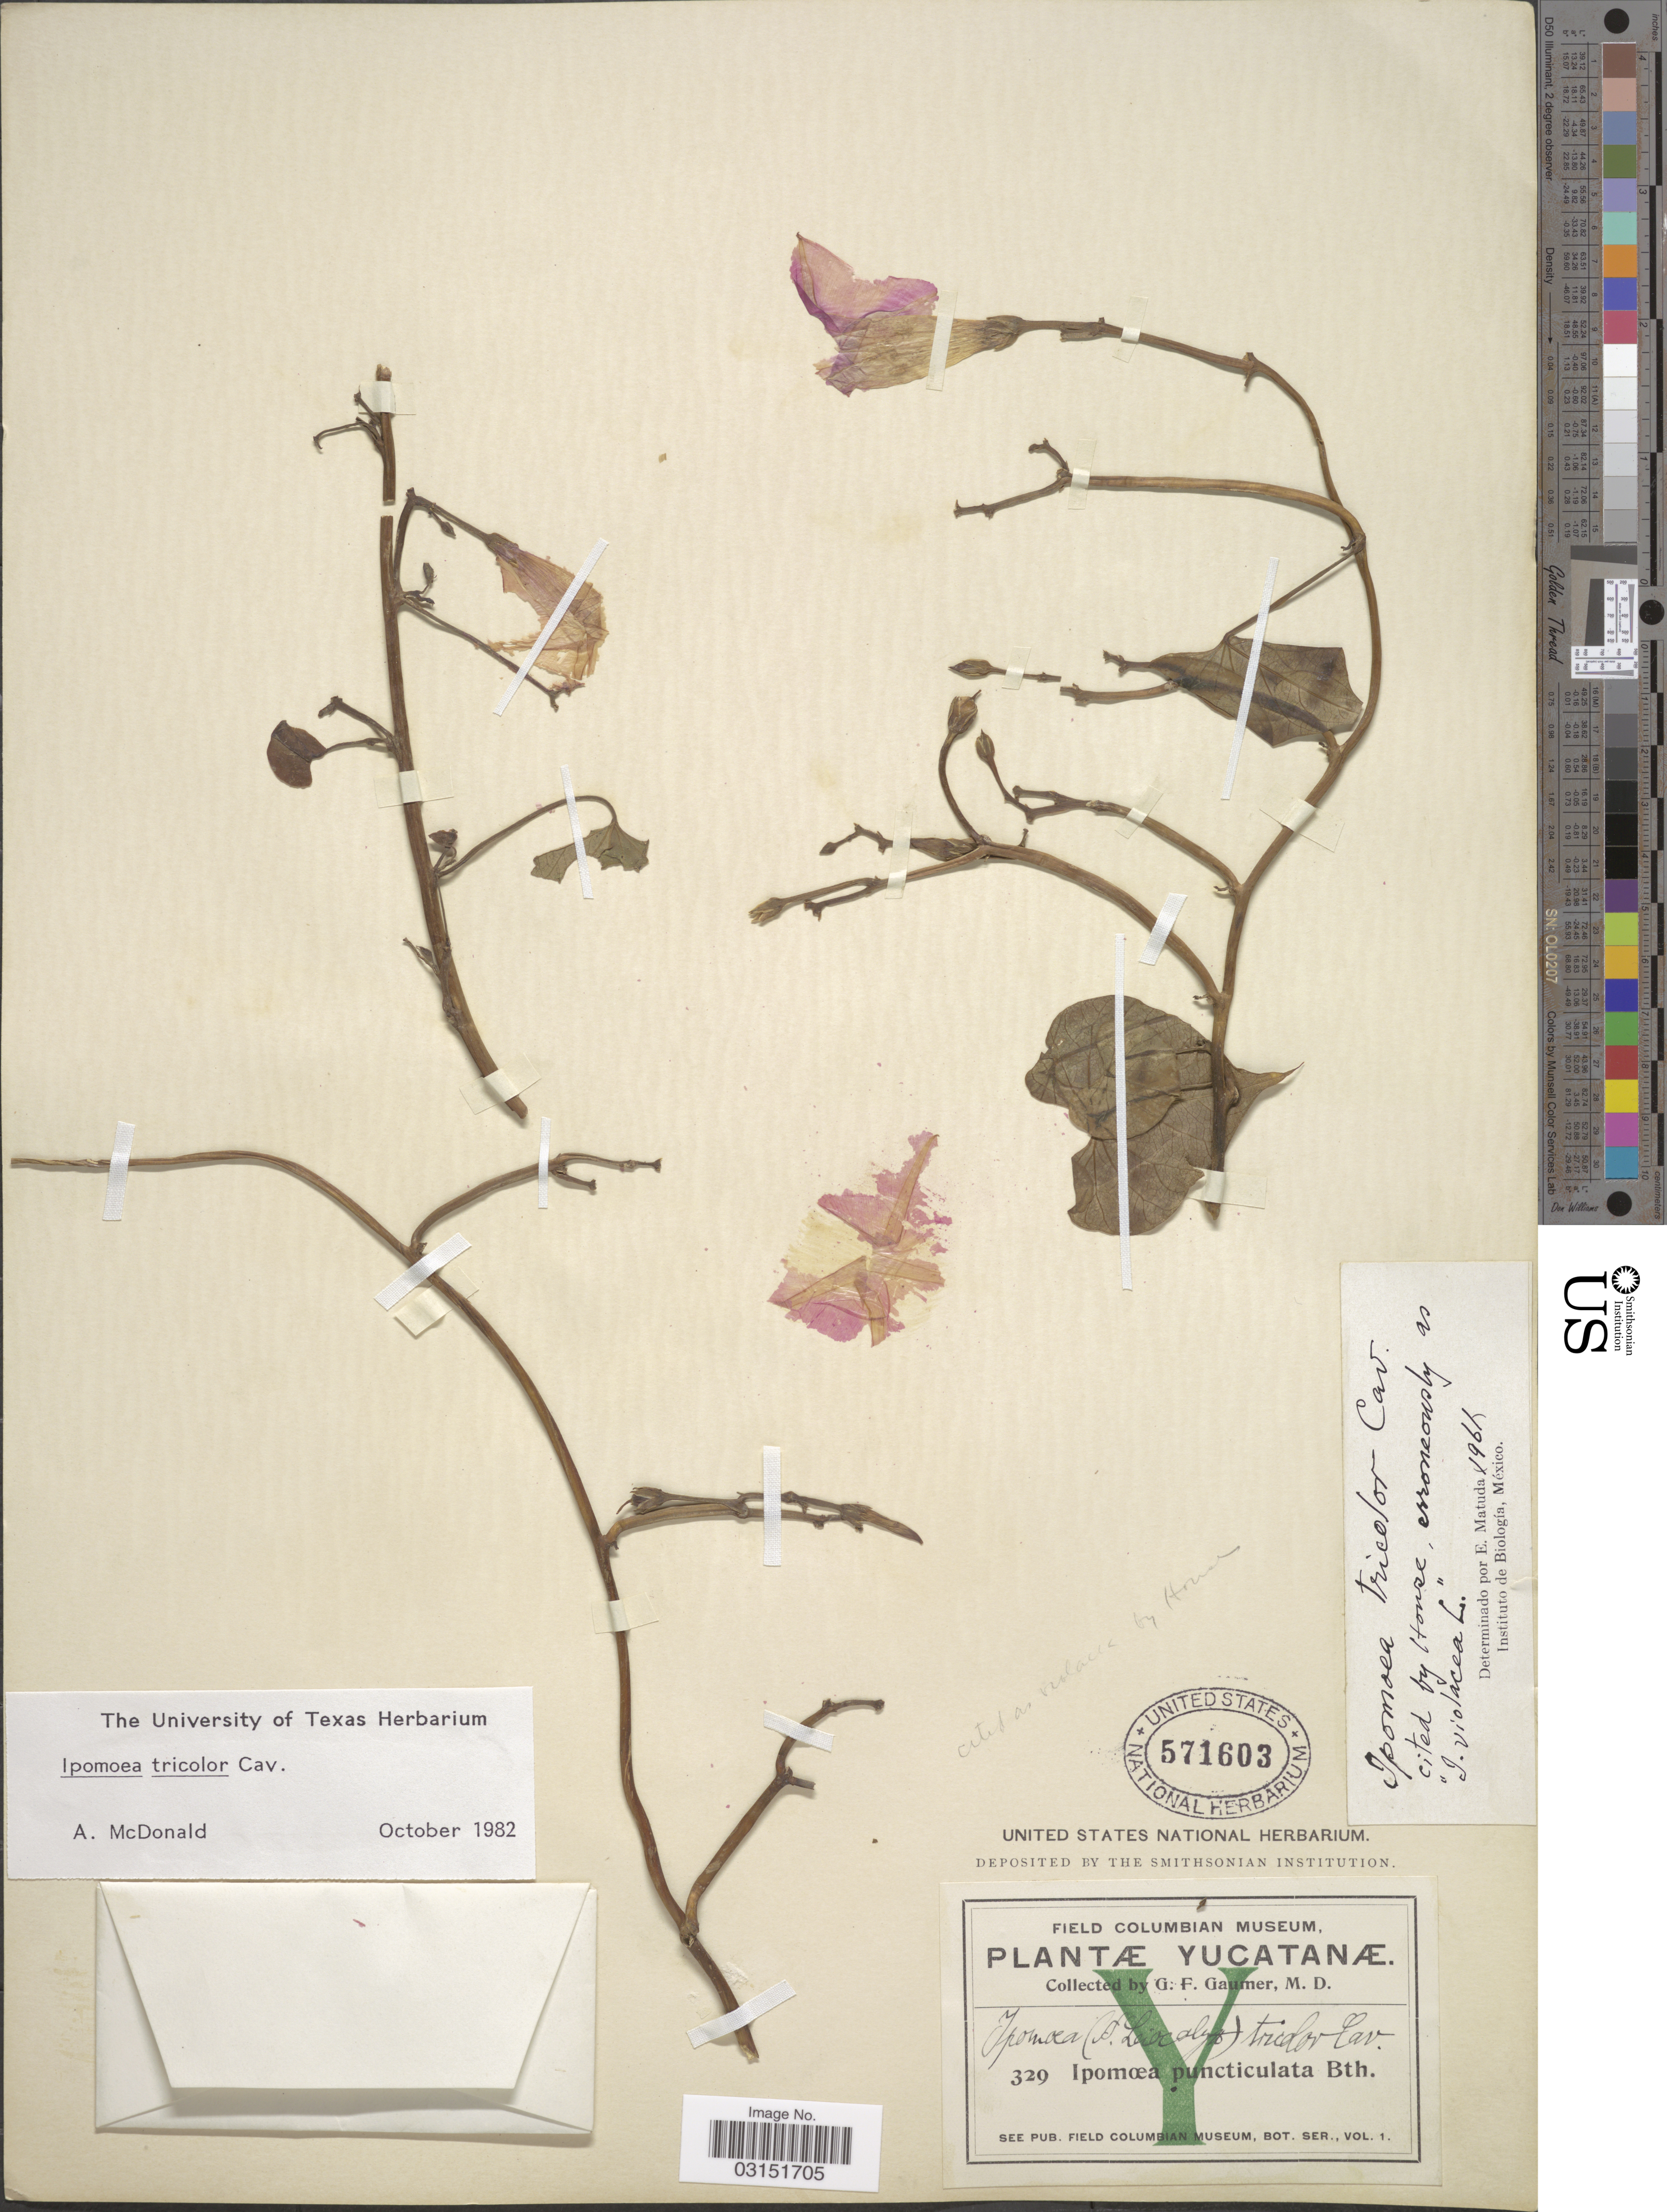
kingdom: Plantae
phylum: Tracheophyta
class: Magnoliopsida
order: Solanales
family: Convolvulaceae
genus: Ipomoea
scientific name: Ipomoea tricolor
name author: Cav.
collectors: G. F. Gaumer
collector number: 329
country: Mexico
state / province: Yucatán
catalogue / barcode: US 571603